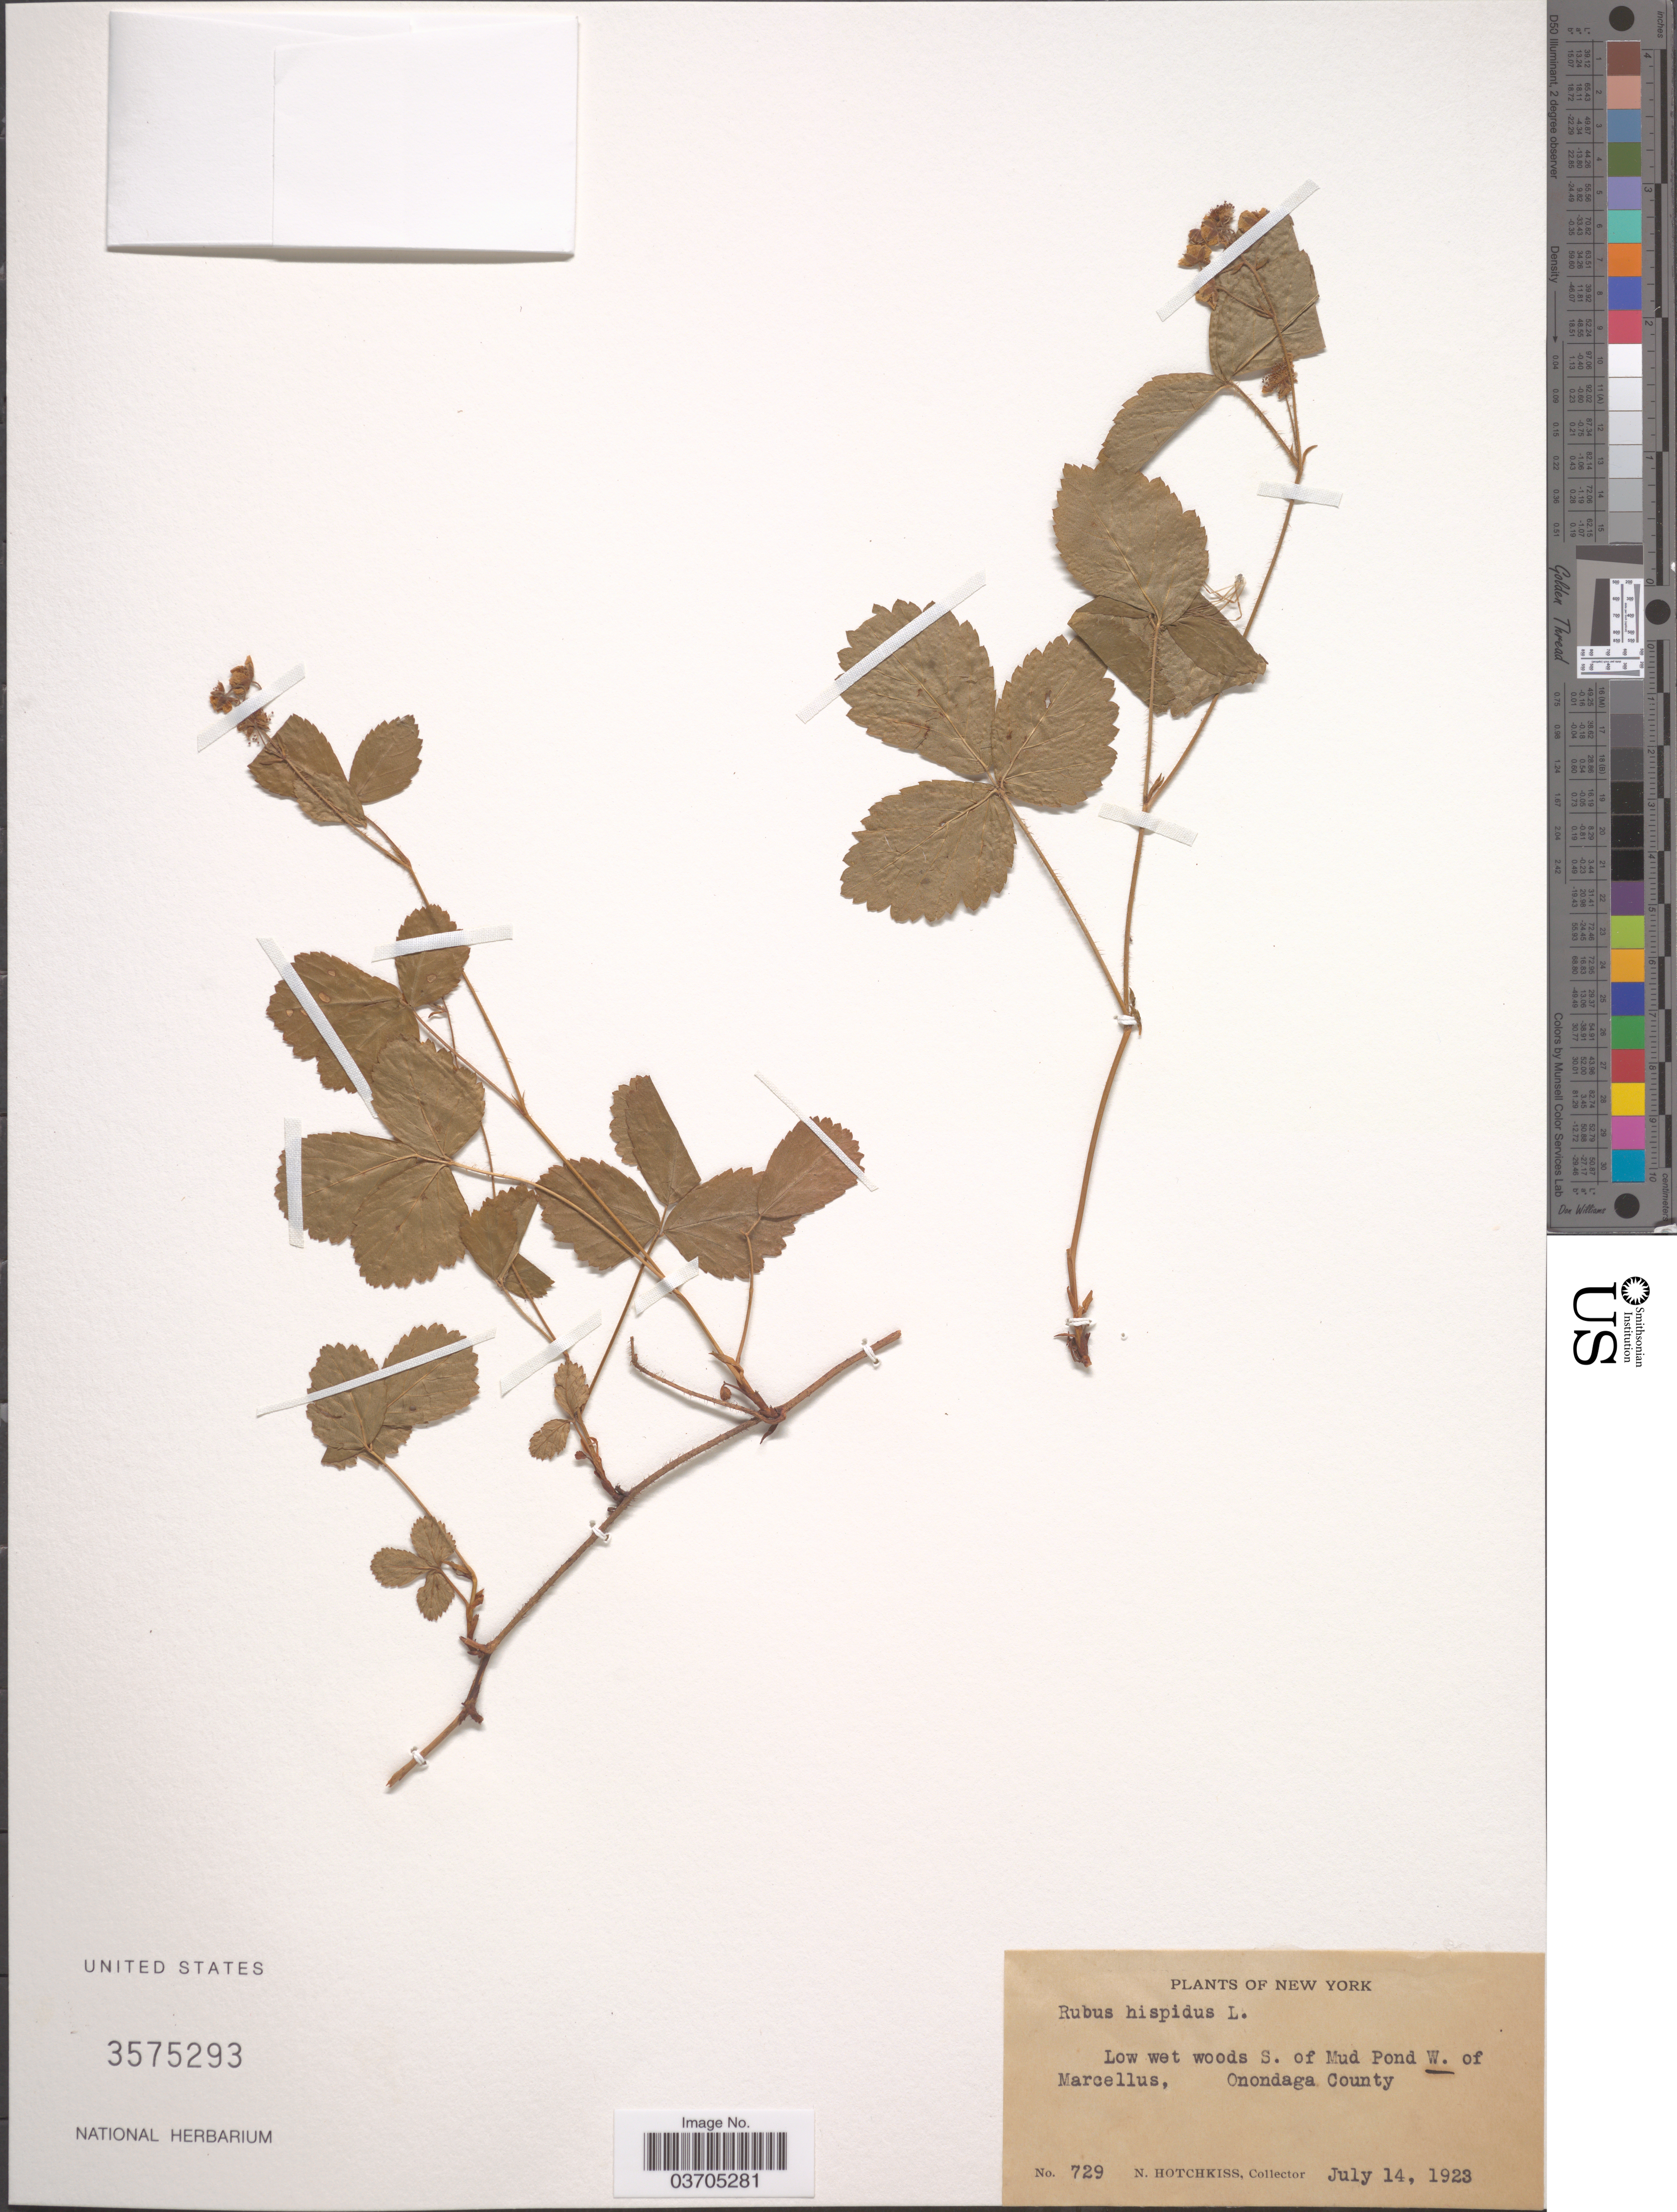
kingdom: Plantae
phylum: Tracheophyta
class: Magnoliopsida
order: Rosales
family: Rosaceae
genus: Rubus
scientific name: Rubus hispidus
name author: L.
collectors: N. Hotchkiss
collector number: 729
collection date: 1923-07-14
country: United States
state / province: New York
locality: Low wet woods S. of Mud Pond W.l of Marcellus. Onondaga County.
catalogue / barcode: US 3575293